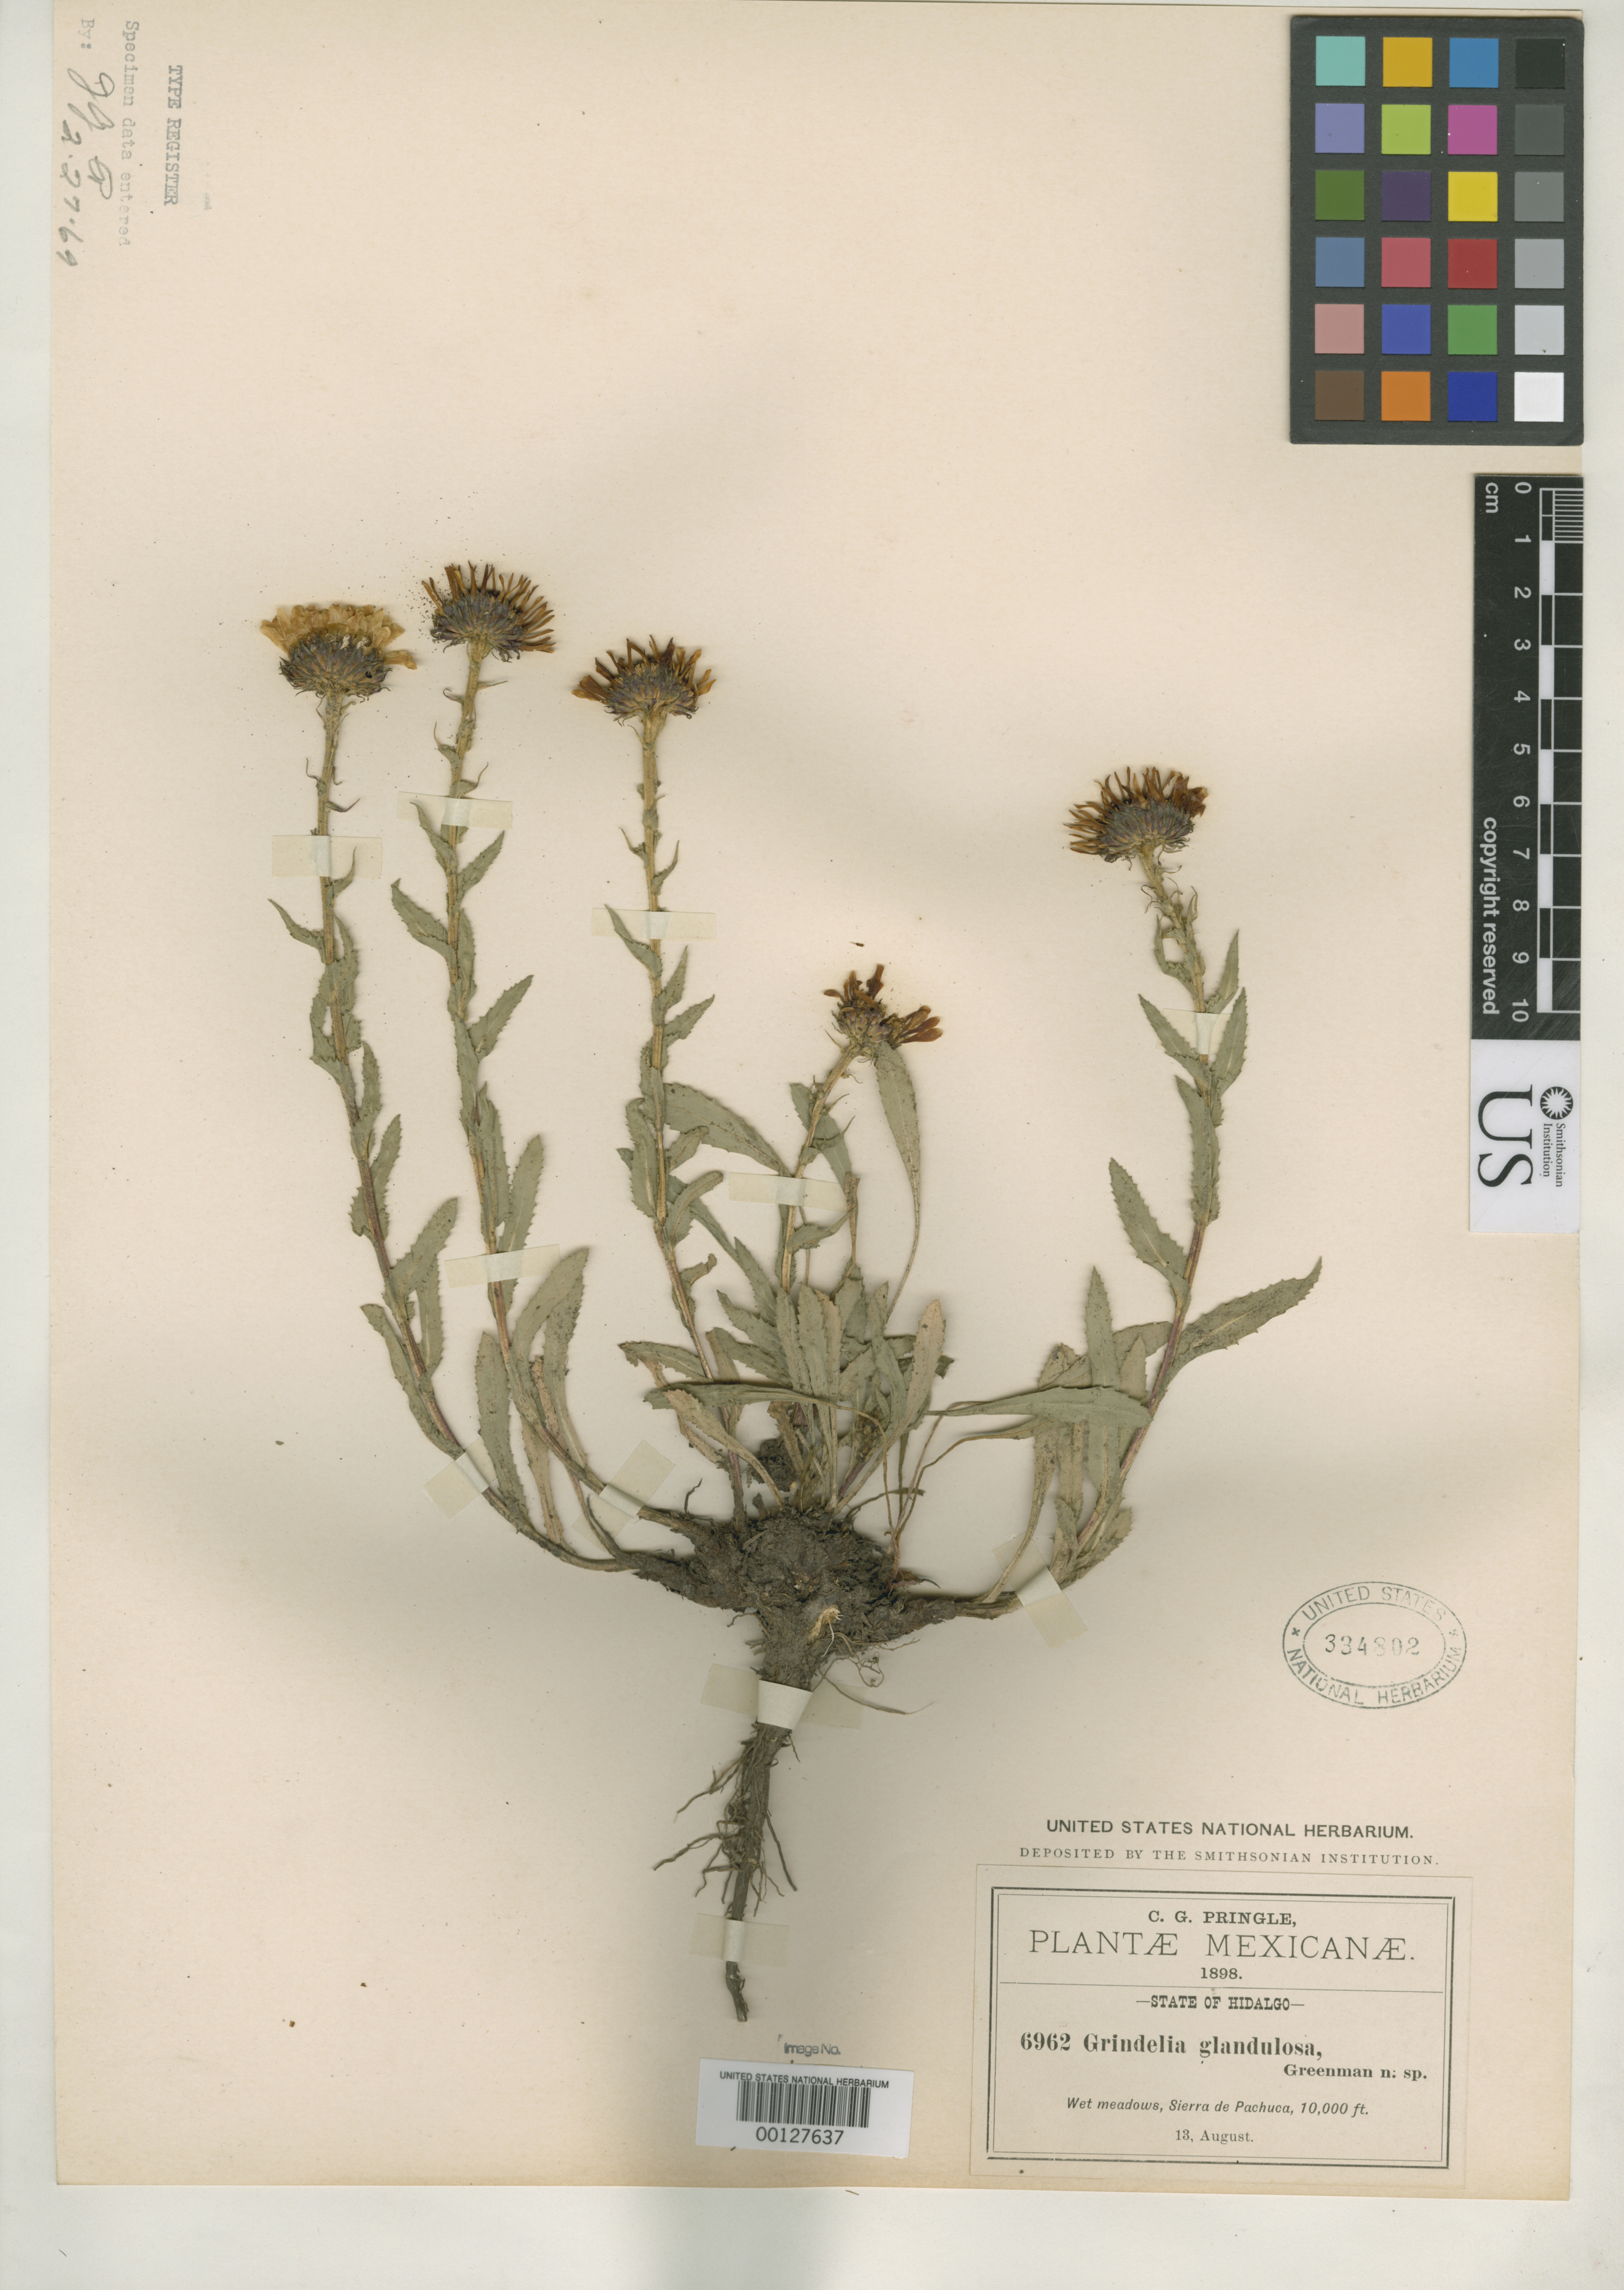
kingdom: Plantae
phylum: Tracheophyta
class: Magnoliopsida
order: Asterales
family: Asteraceae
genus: Grindelia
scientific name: Grindelia glandulosa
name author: Greenm.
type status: Isotype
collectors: C. G. Pringle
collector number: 6962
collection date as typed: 13 Aug 1898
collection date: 1898-08-13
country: Mexico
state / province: Hidalgo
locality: Sierra de Pachuca.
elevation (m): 3000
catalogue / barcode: US 334802